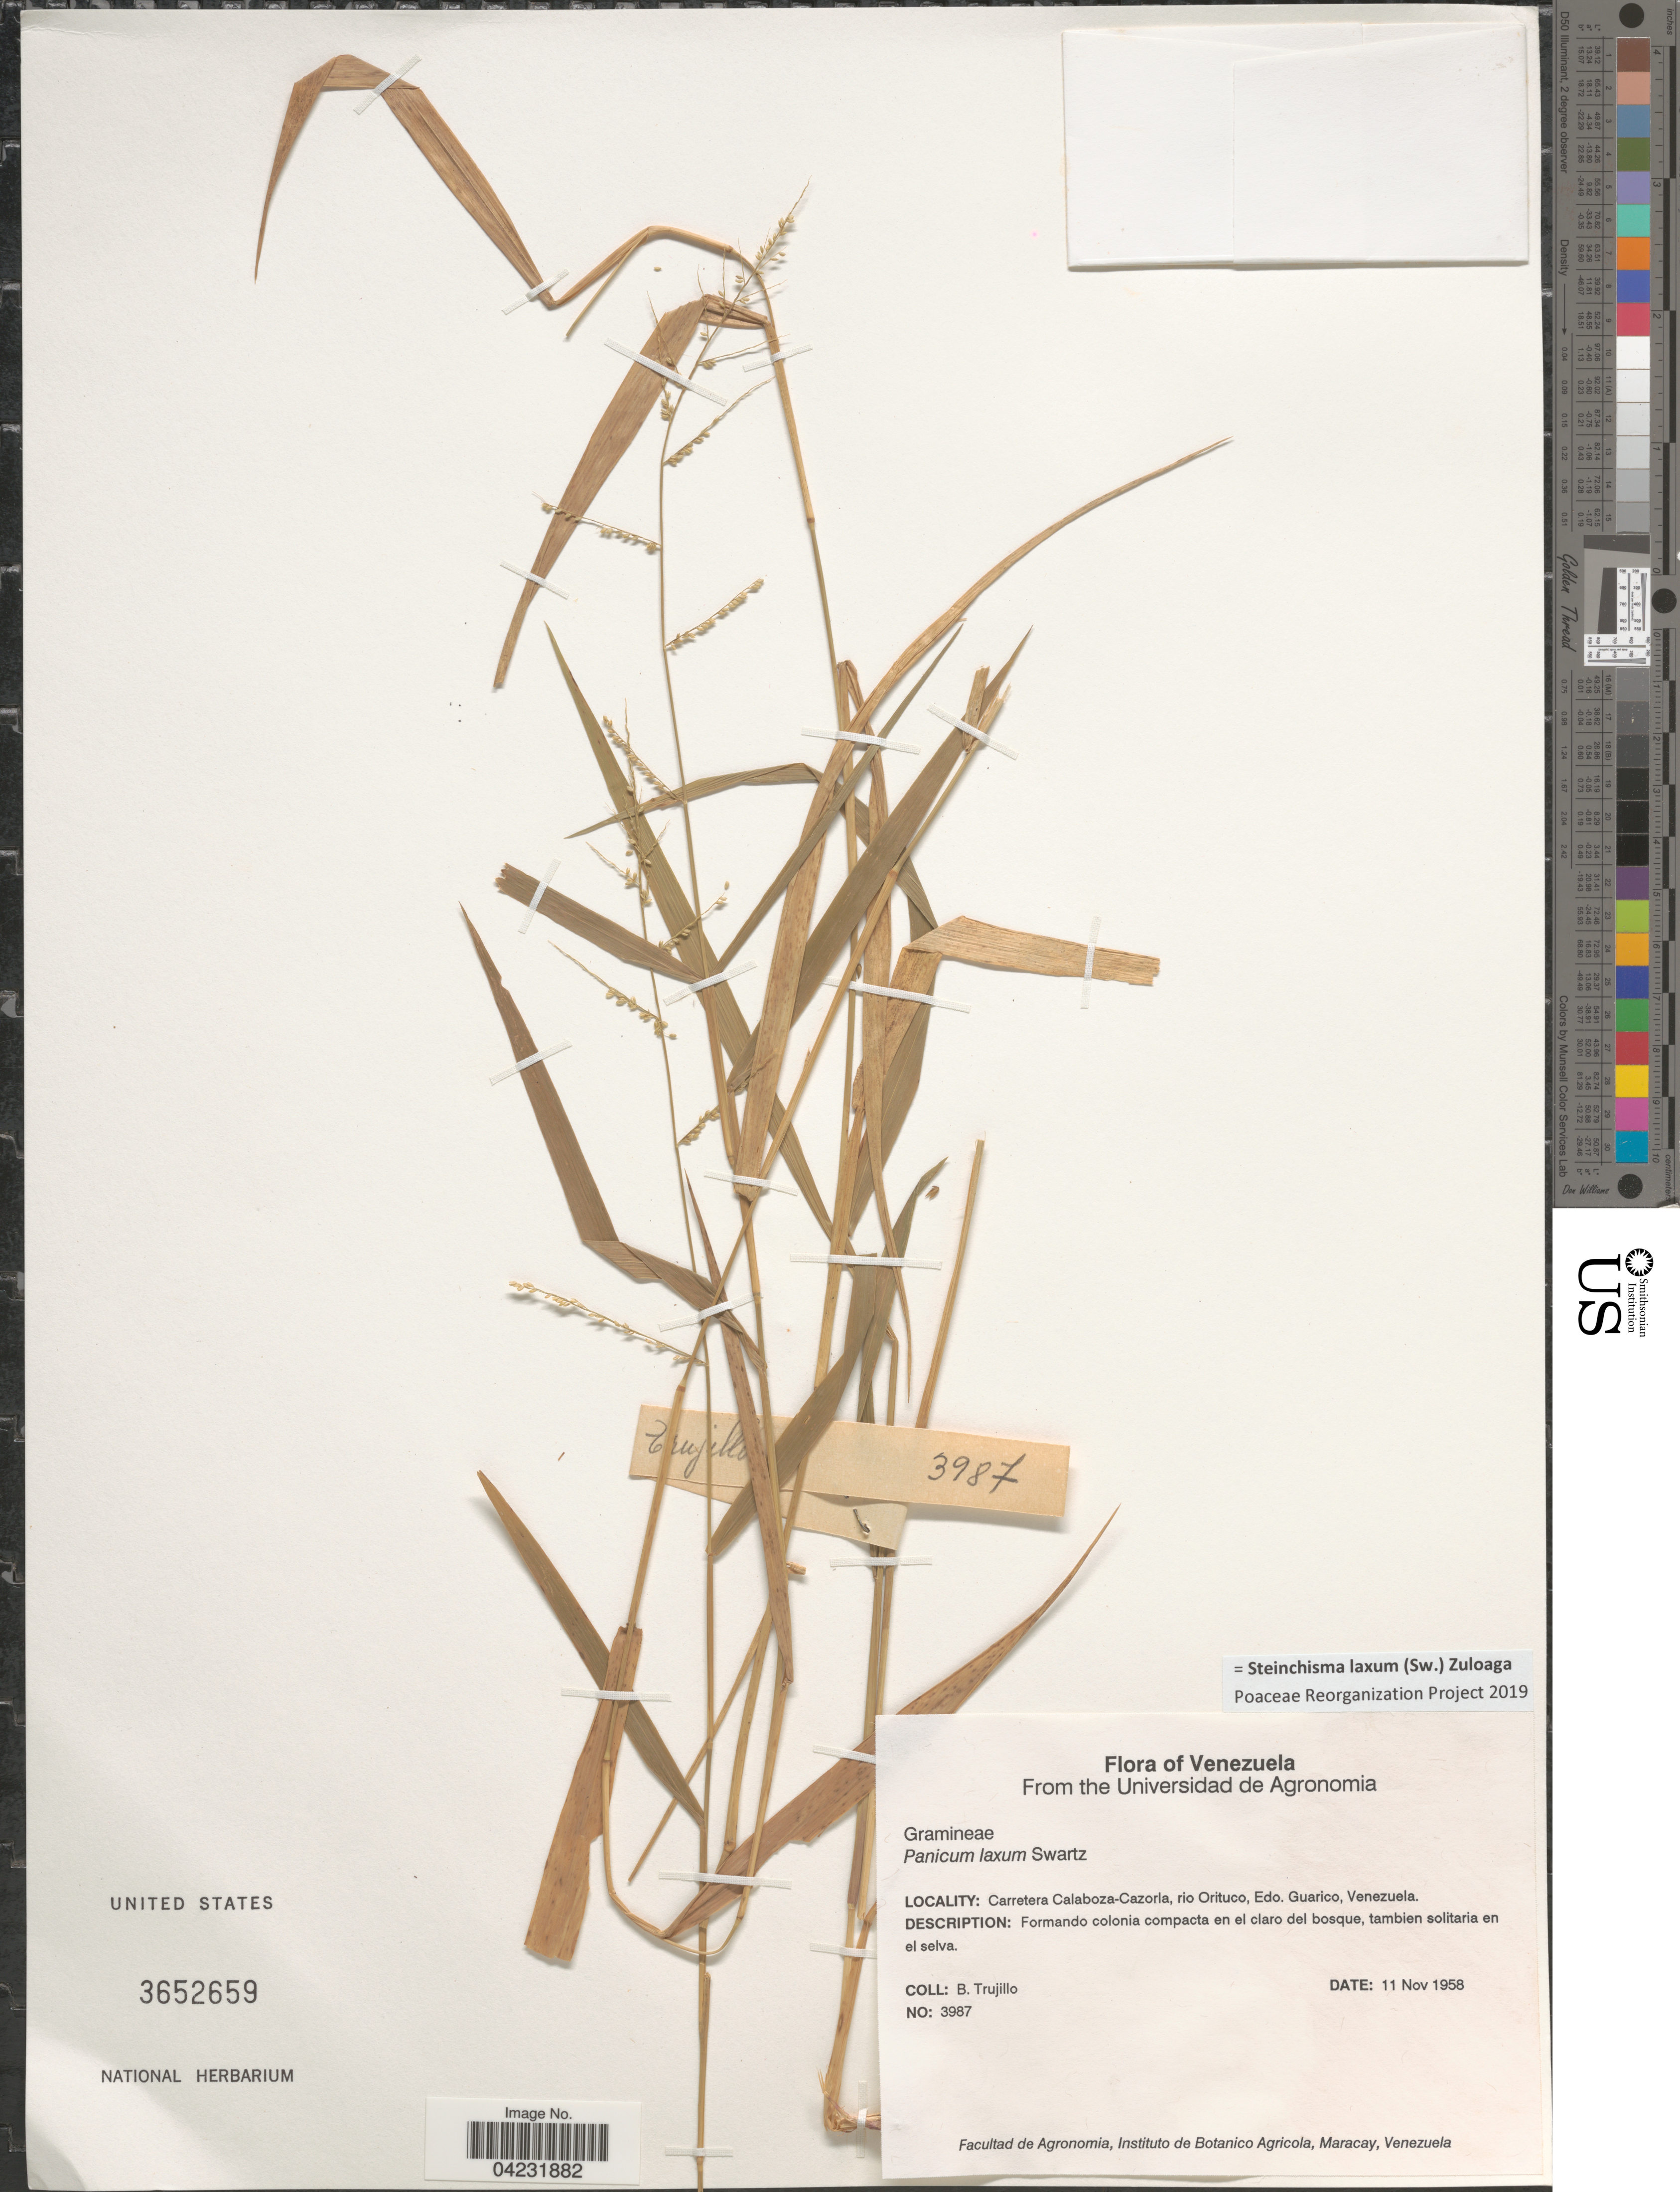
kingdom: Plantae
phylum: Tracheophyta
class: Liliopsida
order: Poales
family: Poaceae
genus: Steinchisma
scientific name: Steinchisma laxum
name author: (Sw.) Zuloaga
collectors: B. Trujillo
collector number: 3987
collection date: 1958-11-11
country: Venezuela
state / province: Guarico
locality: Carretera Calaboza-Cazoria, rio Orituco.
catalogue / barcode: US 3652659